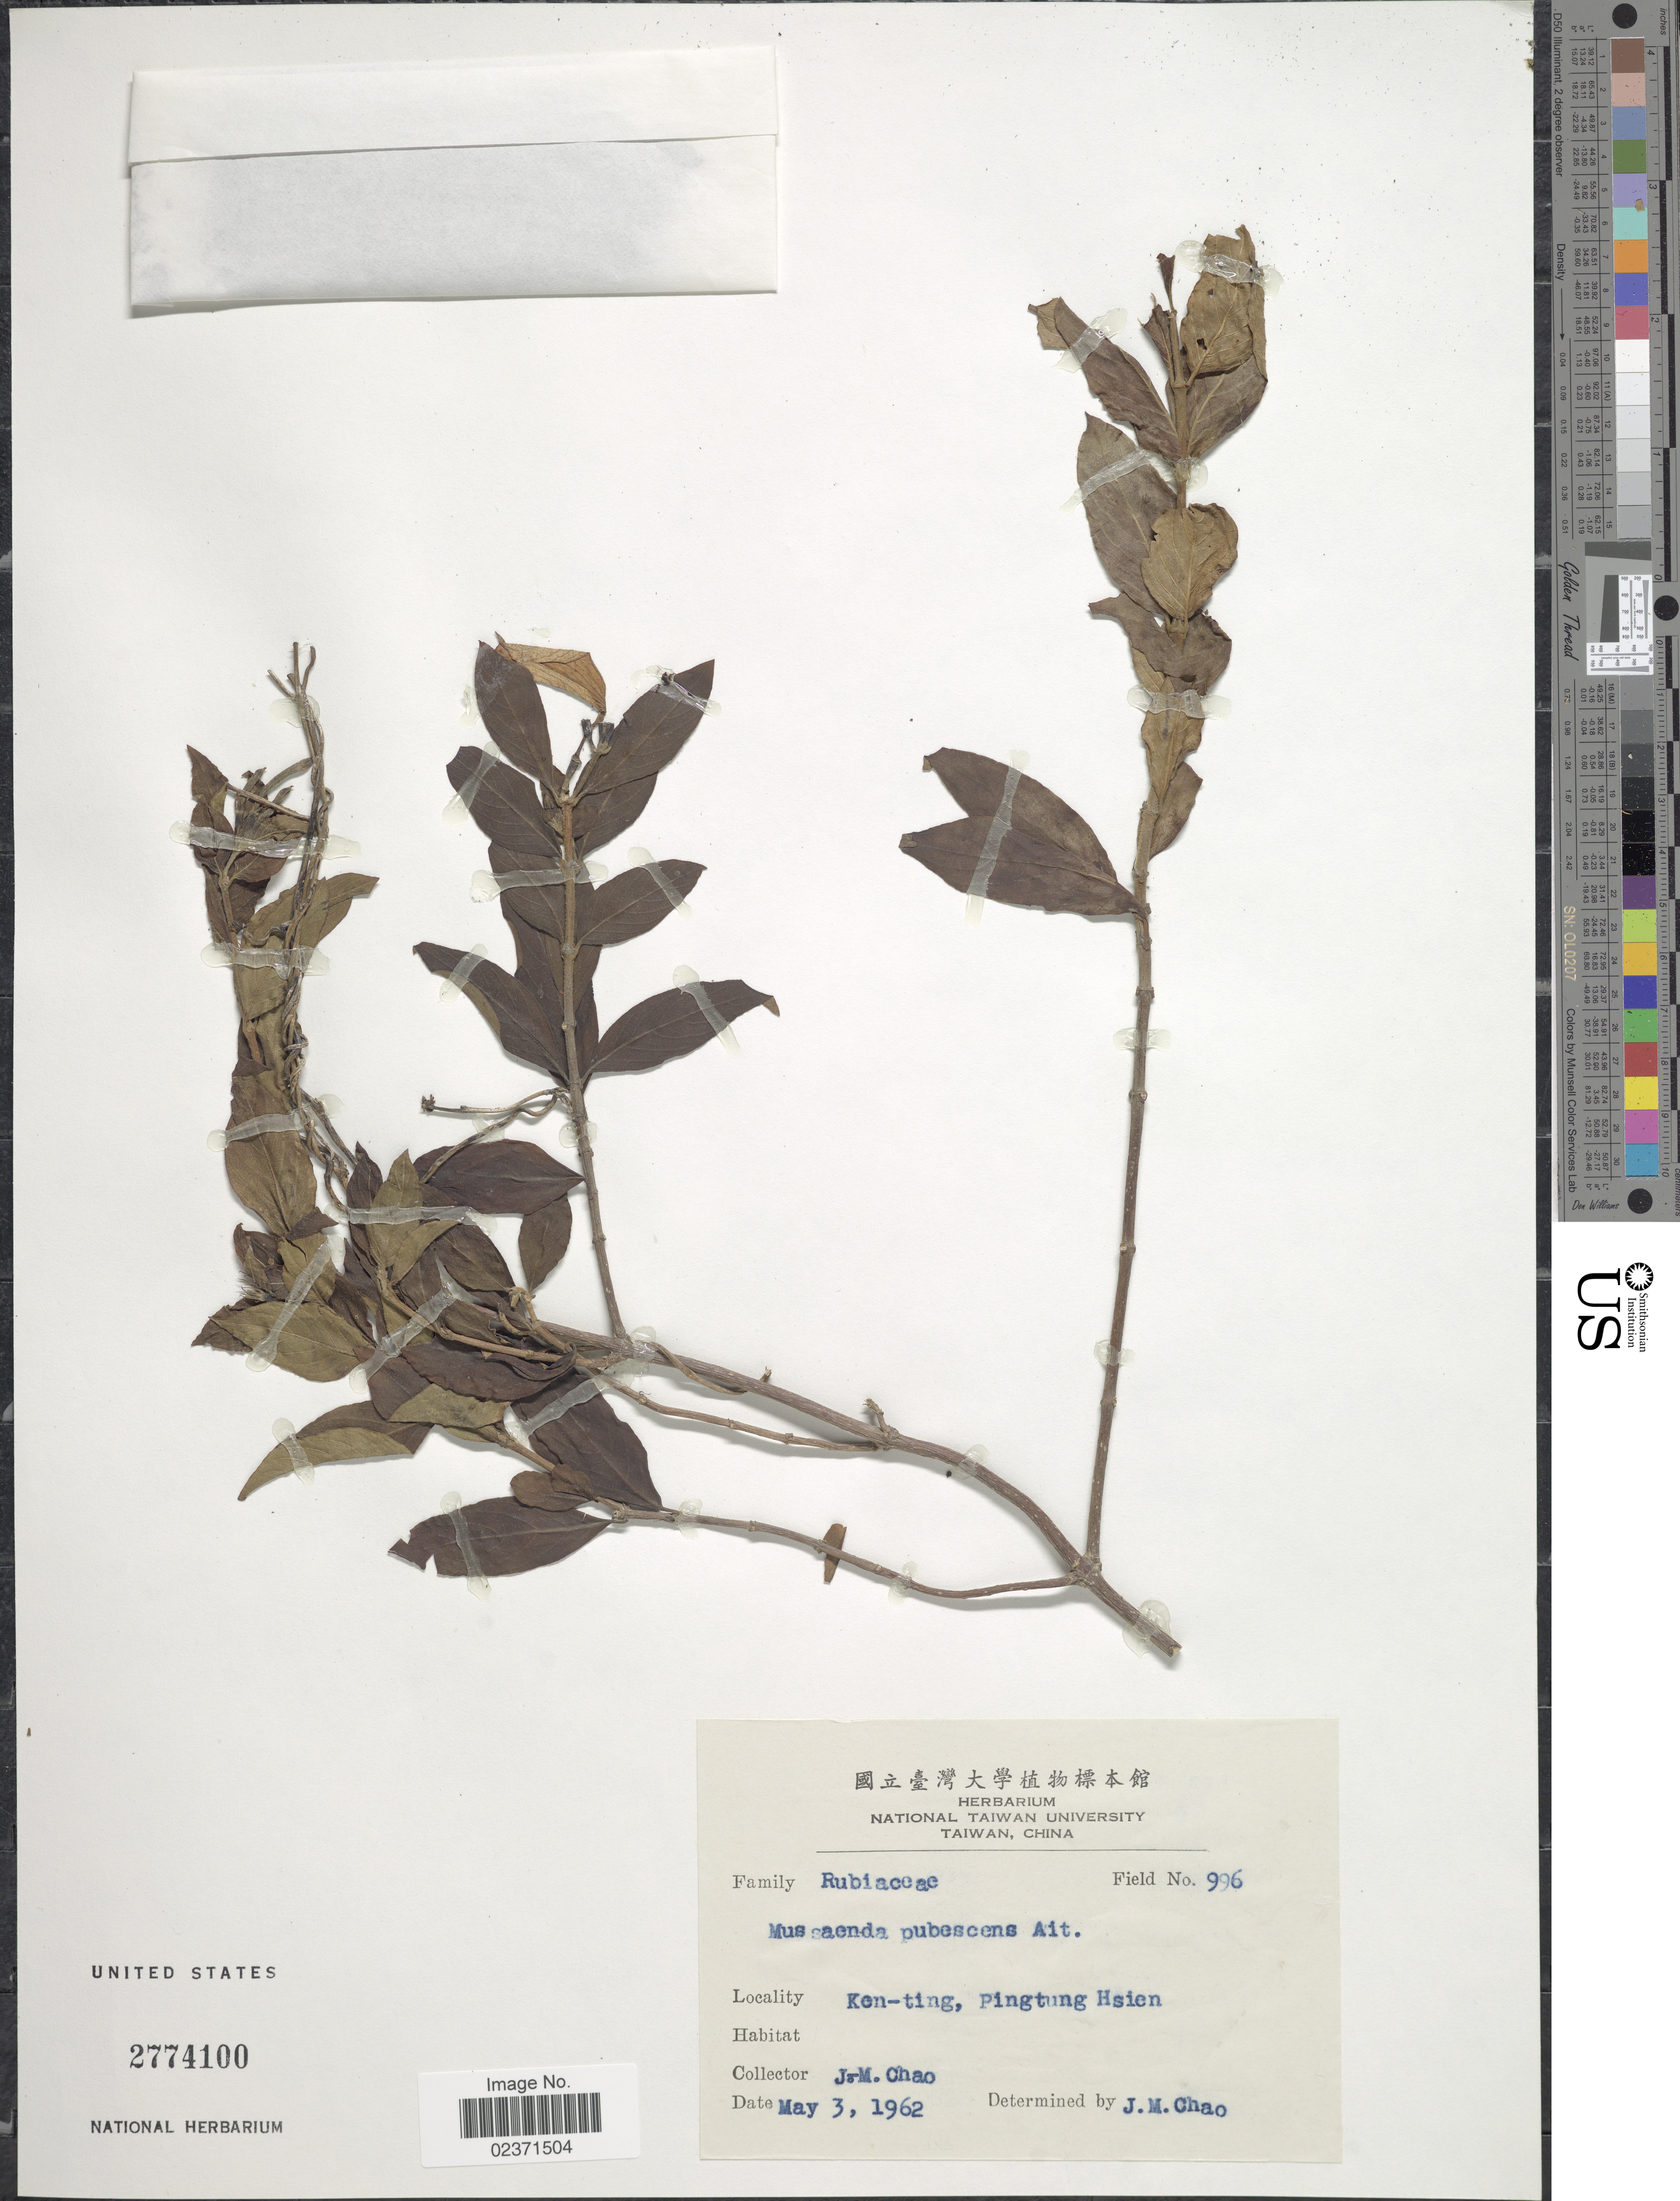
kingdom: Plantae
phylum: Tracheophyta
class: Magnoliopsida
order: Gentianales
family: Rubiaceae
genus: Mussaenda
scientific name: Mussaenda pubescens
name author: W.T. Aiton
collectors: J. Chao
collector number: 996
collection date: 1962-05-03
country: Taiwan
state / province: Pingtung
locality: Ken-ting, Pingtung Hsien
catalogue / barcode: US 2774100